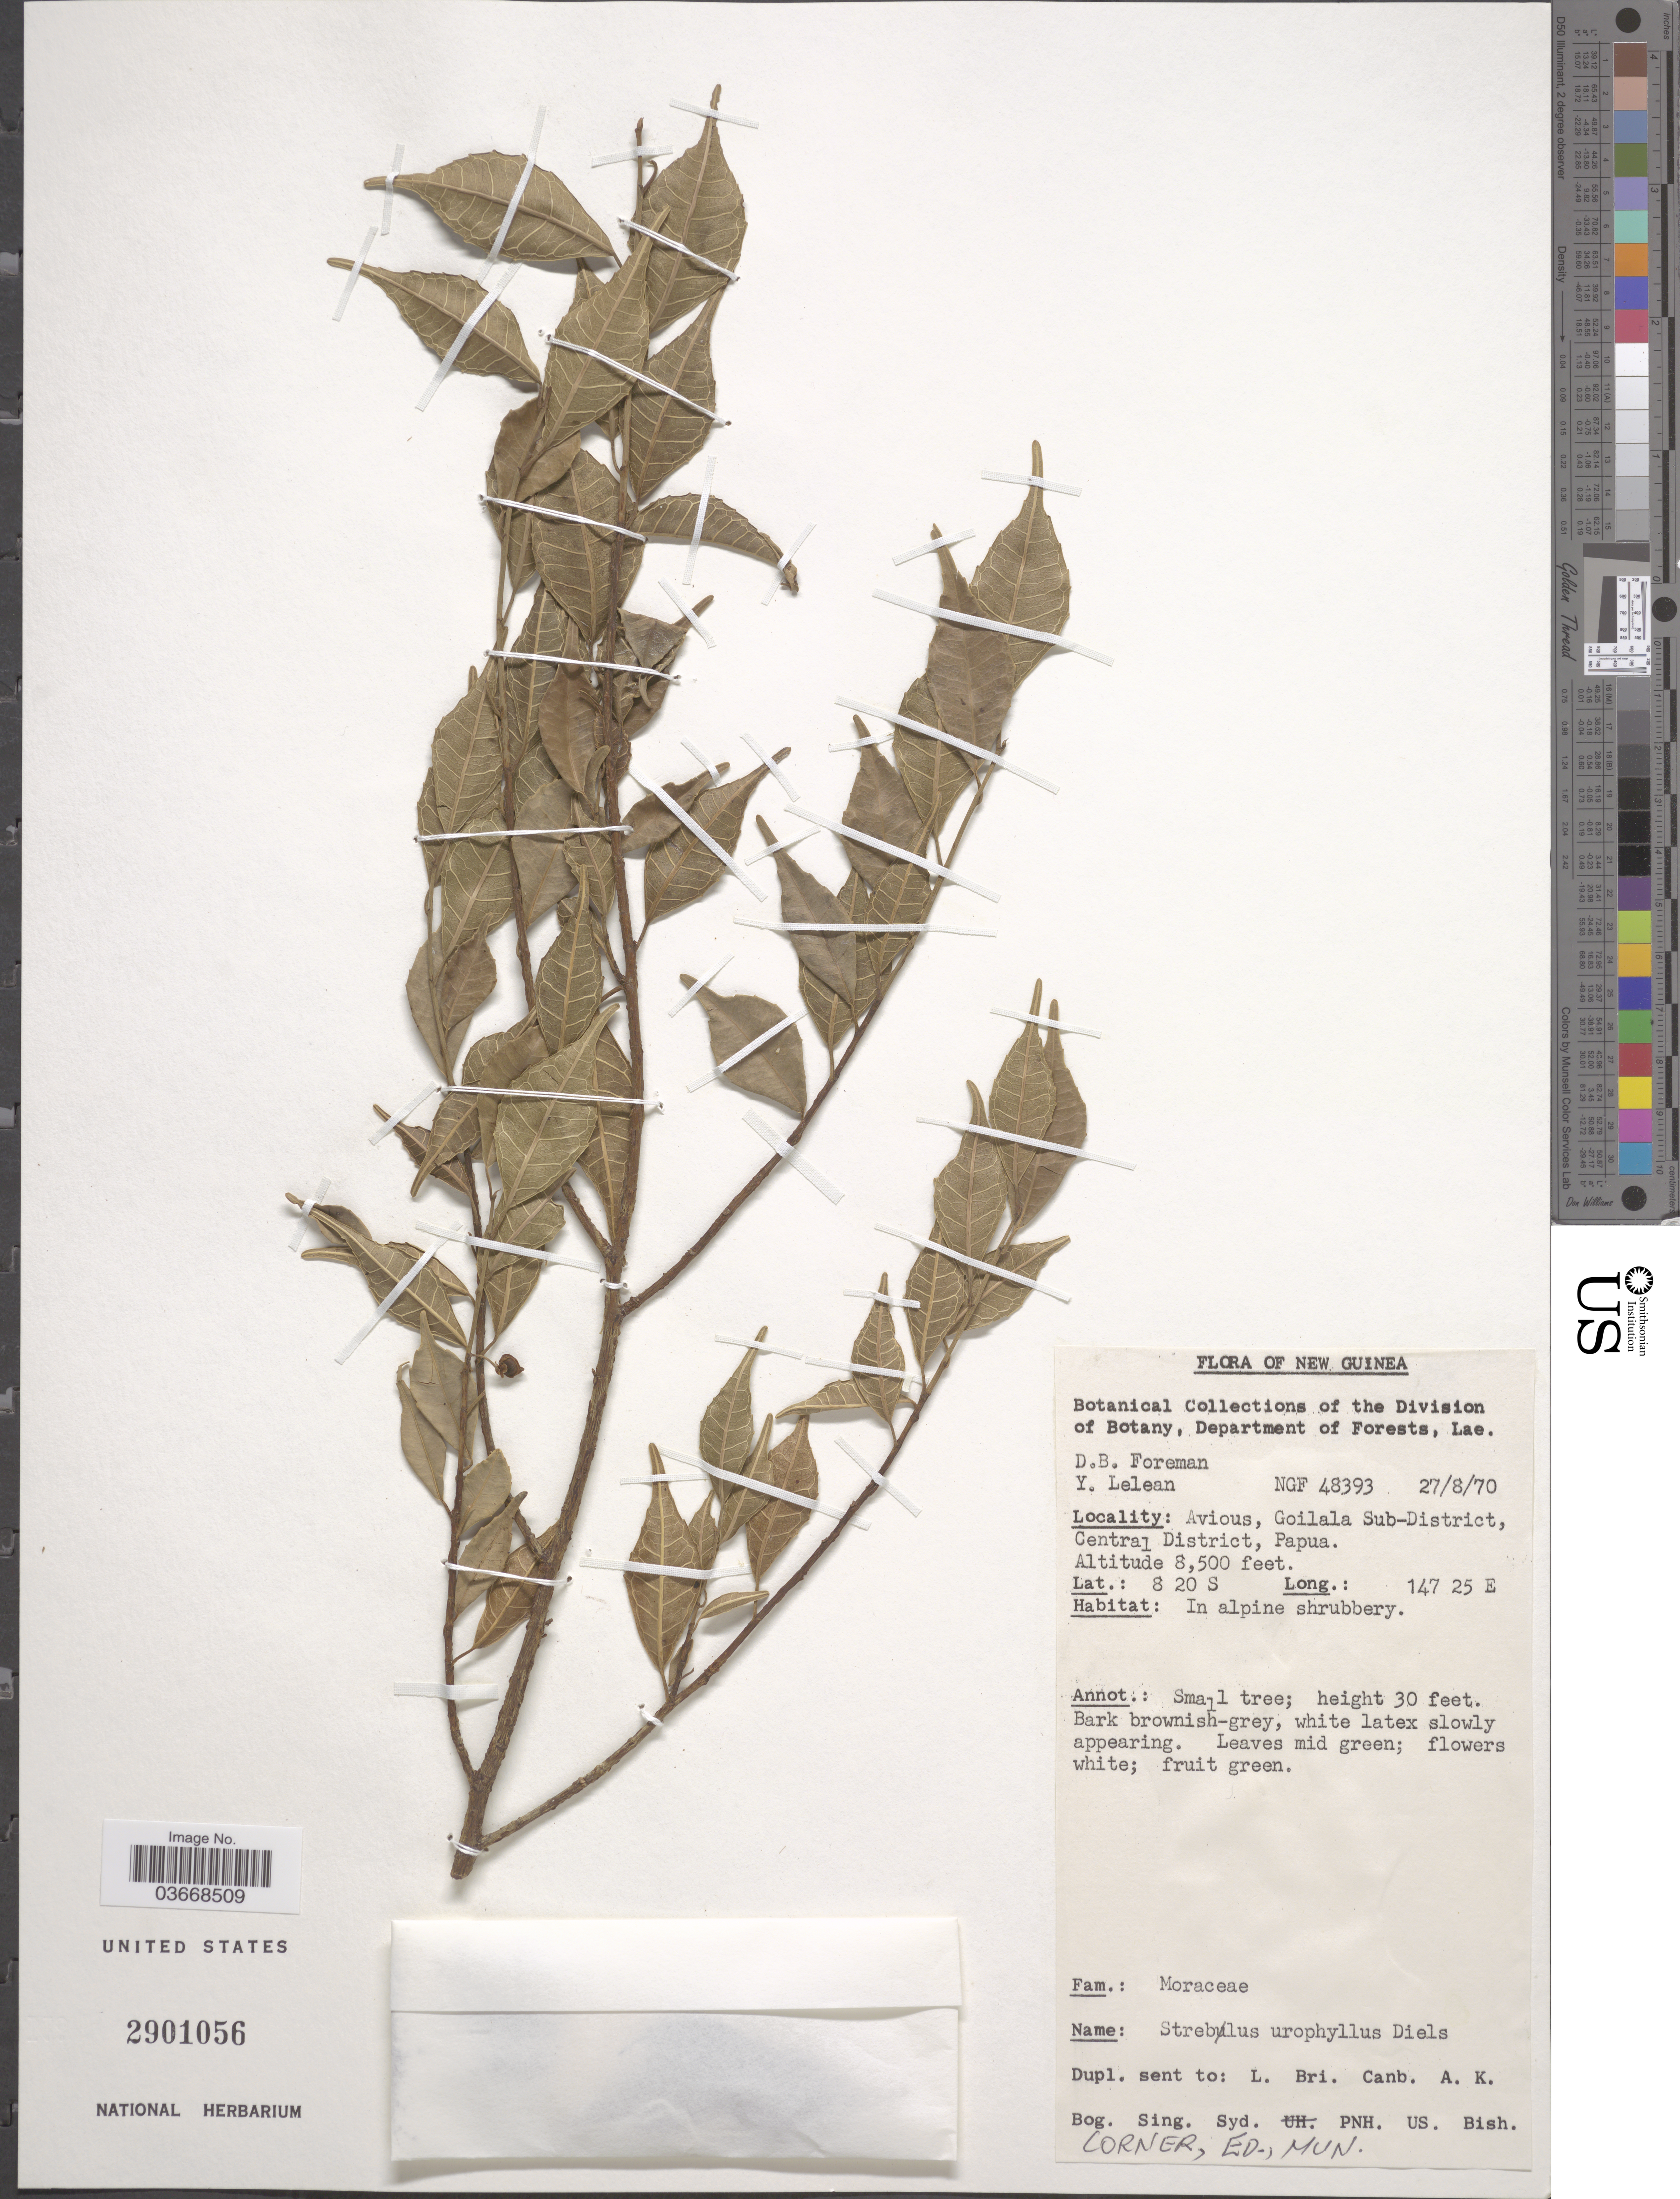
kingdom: Plantae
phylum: Tracheophyta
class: Magnoliopsida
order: Rosales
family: Moraceae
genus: Paratrophis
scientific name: Paratrophis glabra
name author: (Merr.) Steenis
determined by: Wagner, W. L., (BOT), Smithsonian Institution - National Museum of Natural History (UNITED STATES)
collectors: D. Foreman & Y. Lelean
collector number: NGF48393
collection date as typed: Transcribed d/m/y: 27/8/70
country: Papua New Guinea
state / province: Central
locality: New Guinea. Avious, Goilala Sub-District, Central District, Papua.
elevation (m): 2591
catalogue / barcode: US 2901056